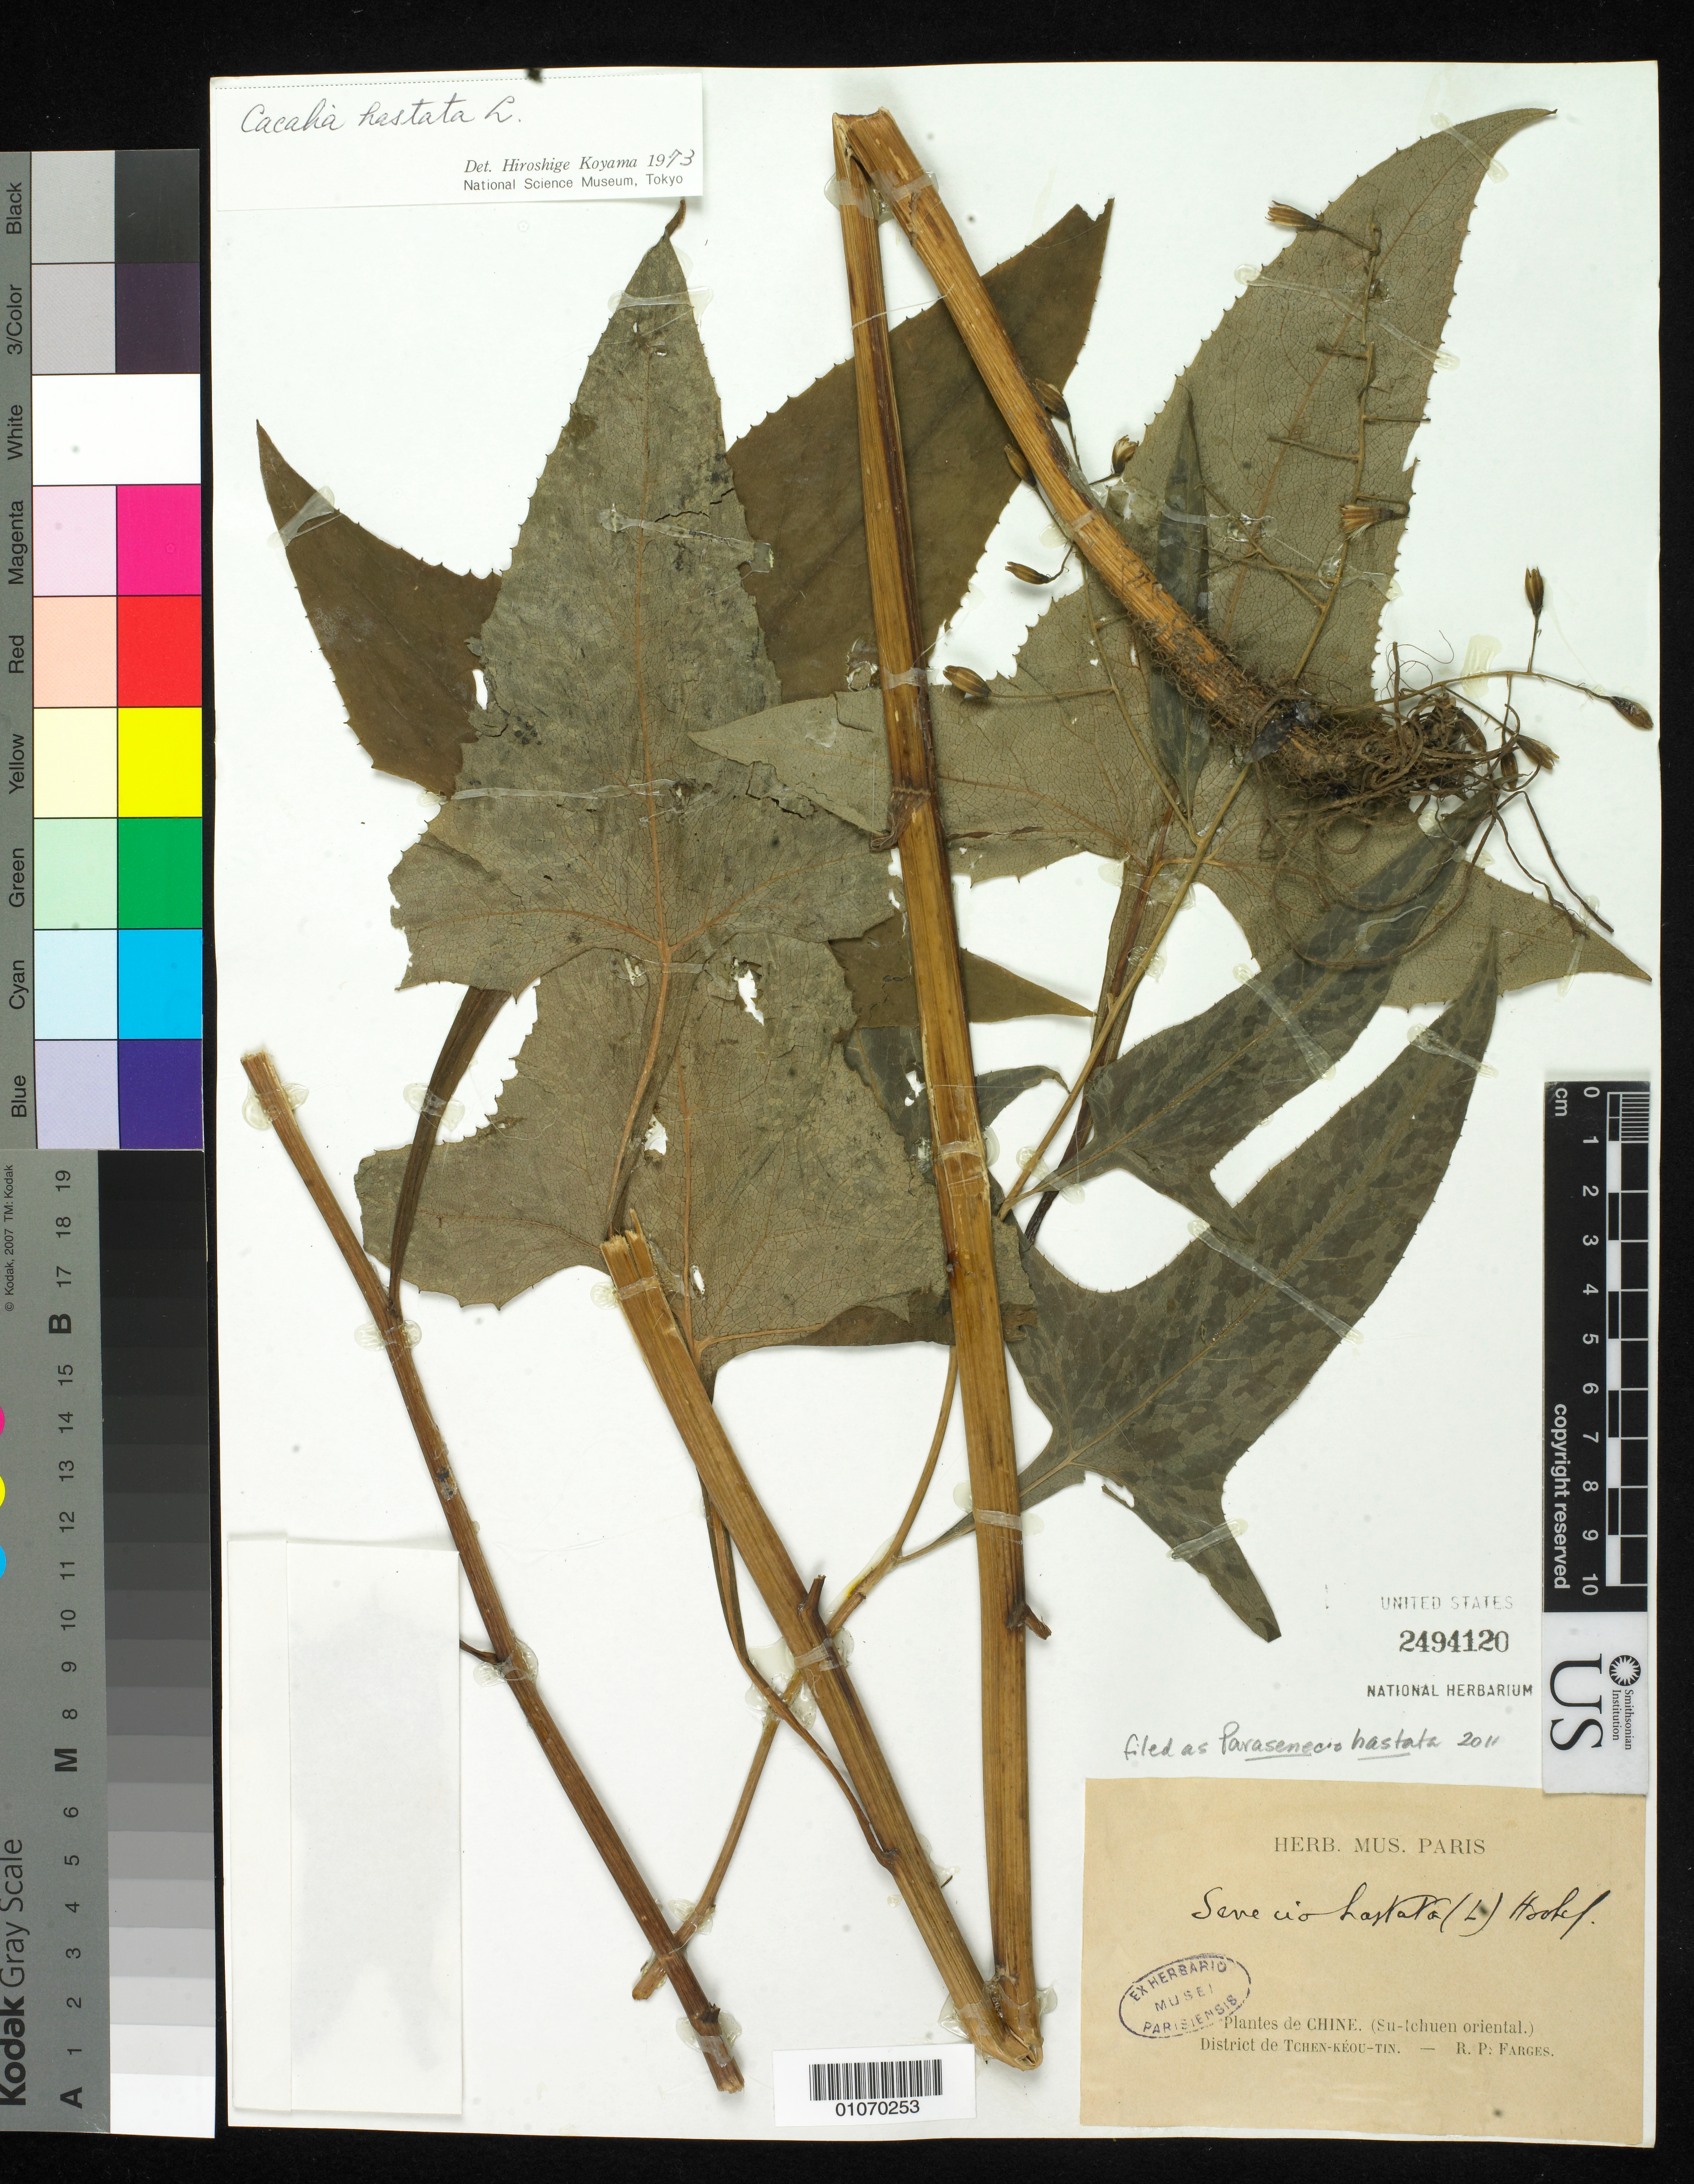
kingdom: Plantae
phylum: Tracheophyta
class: Magnoliopsida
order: Asterales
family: Asteraceae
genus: Parasenecio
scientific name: Parasenecio hastatus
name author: (L.) H. Koyama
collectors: P. G. Farges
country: China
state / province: Sichuan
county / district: Tchen-Keou-tin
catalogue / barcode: US 2494120